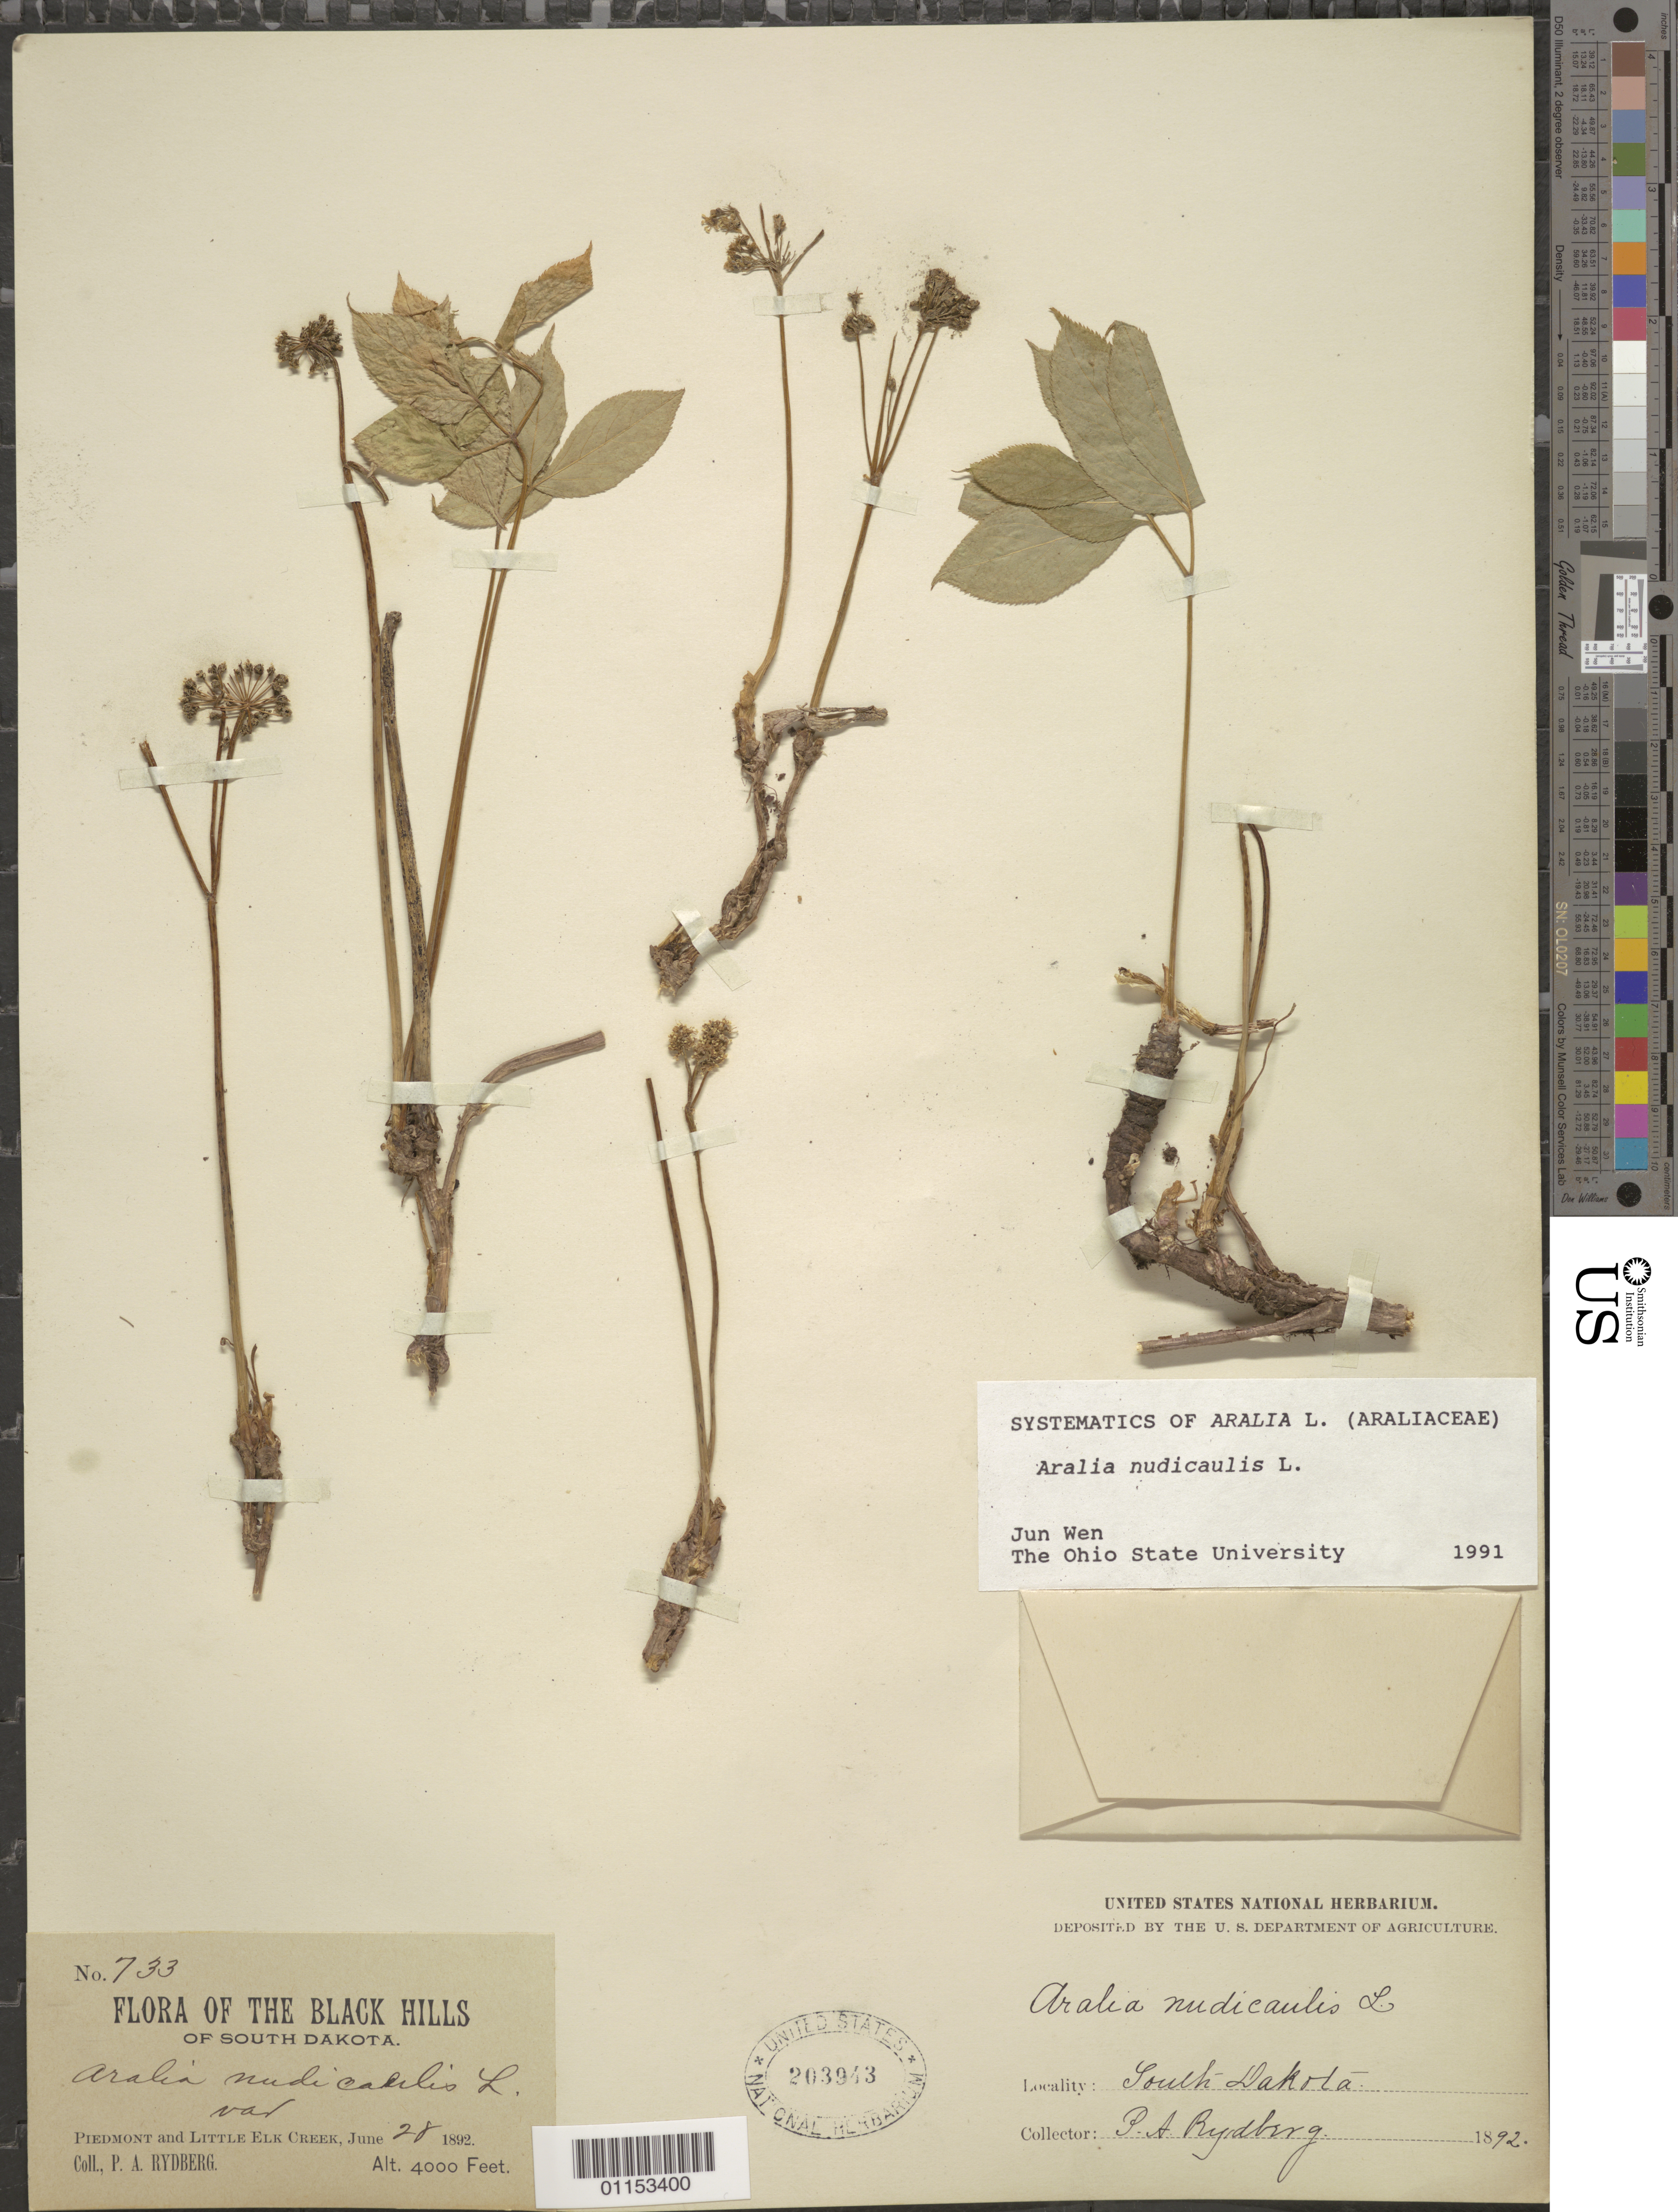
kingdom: Plantae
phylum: Tracheophyta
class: Magnoliopsida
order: Apiales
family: Araliaceae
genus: Aralia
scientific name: Aralia nudicaulis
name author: L.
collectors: P. A. Rydberg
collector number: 733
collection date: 1892-06-28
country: United States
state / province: South Dakota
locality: Black Hills. Piedmont and Little Elk Creek.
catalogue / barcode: US 203943